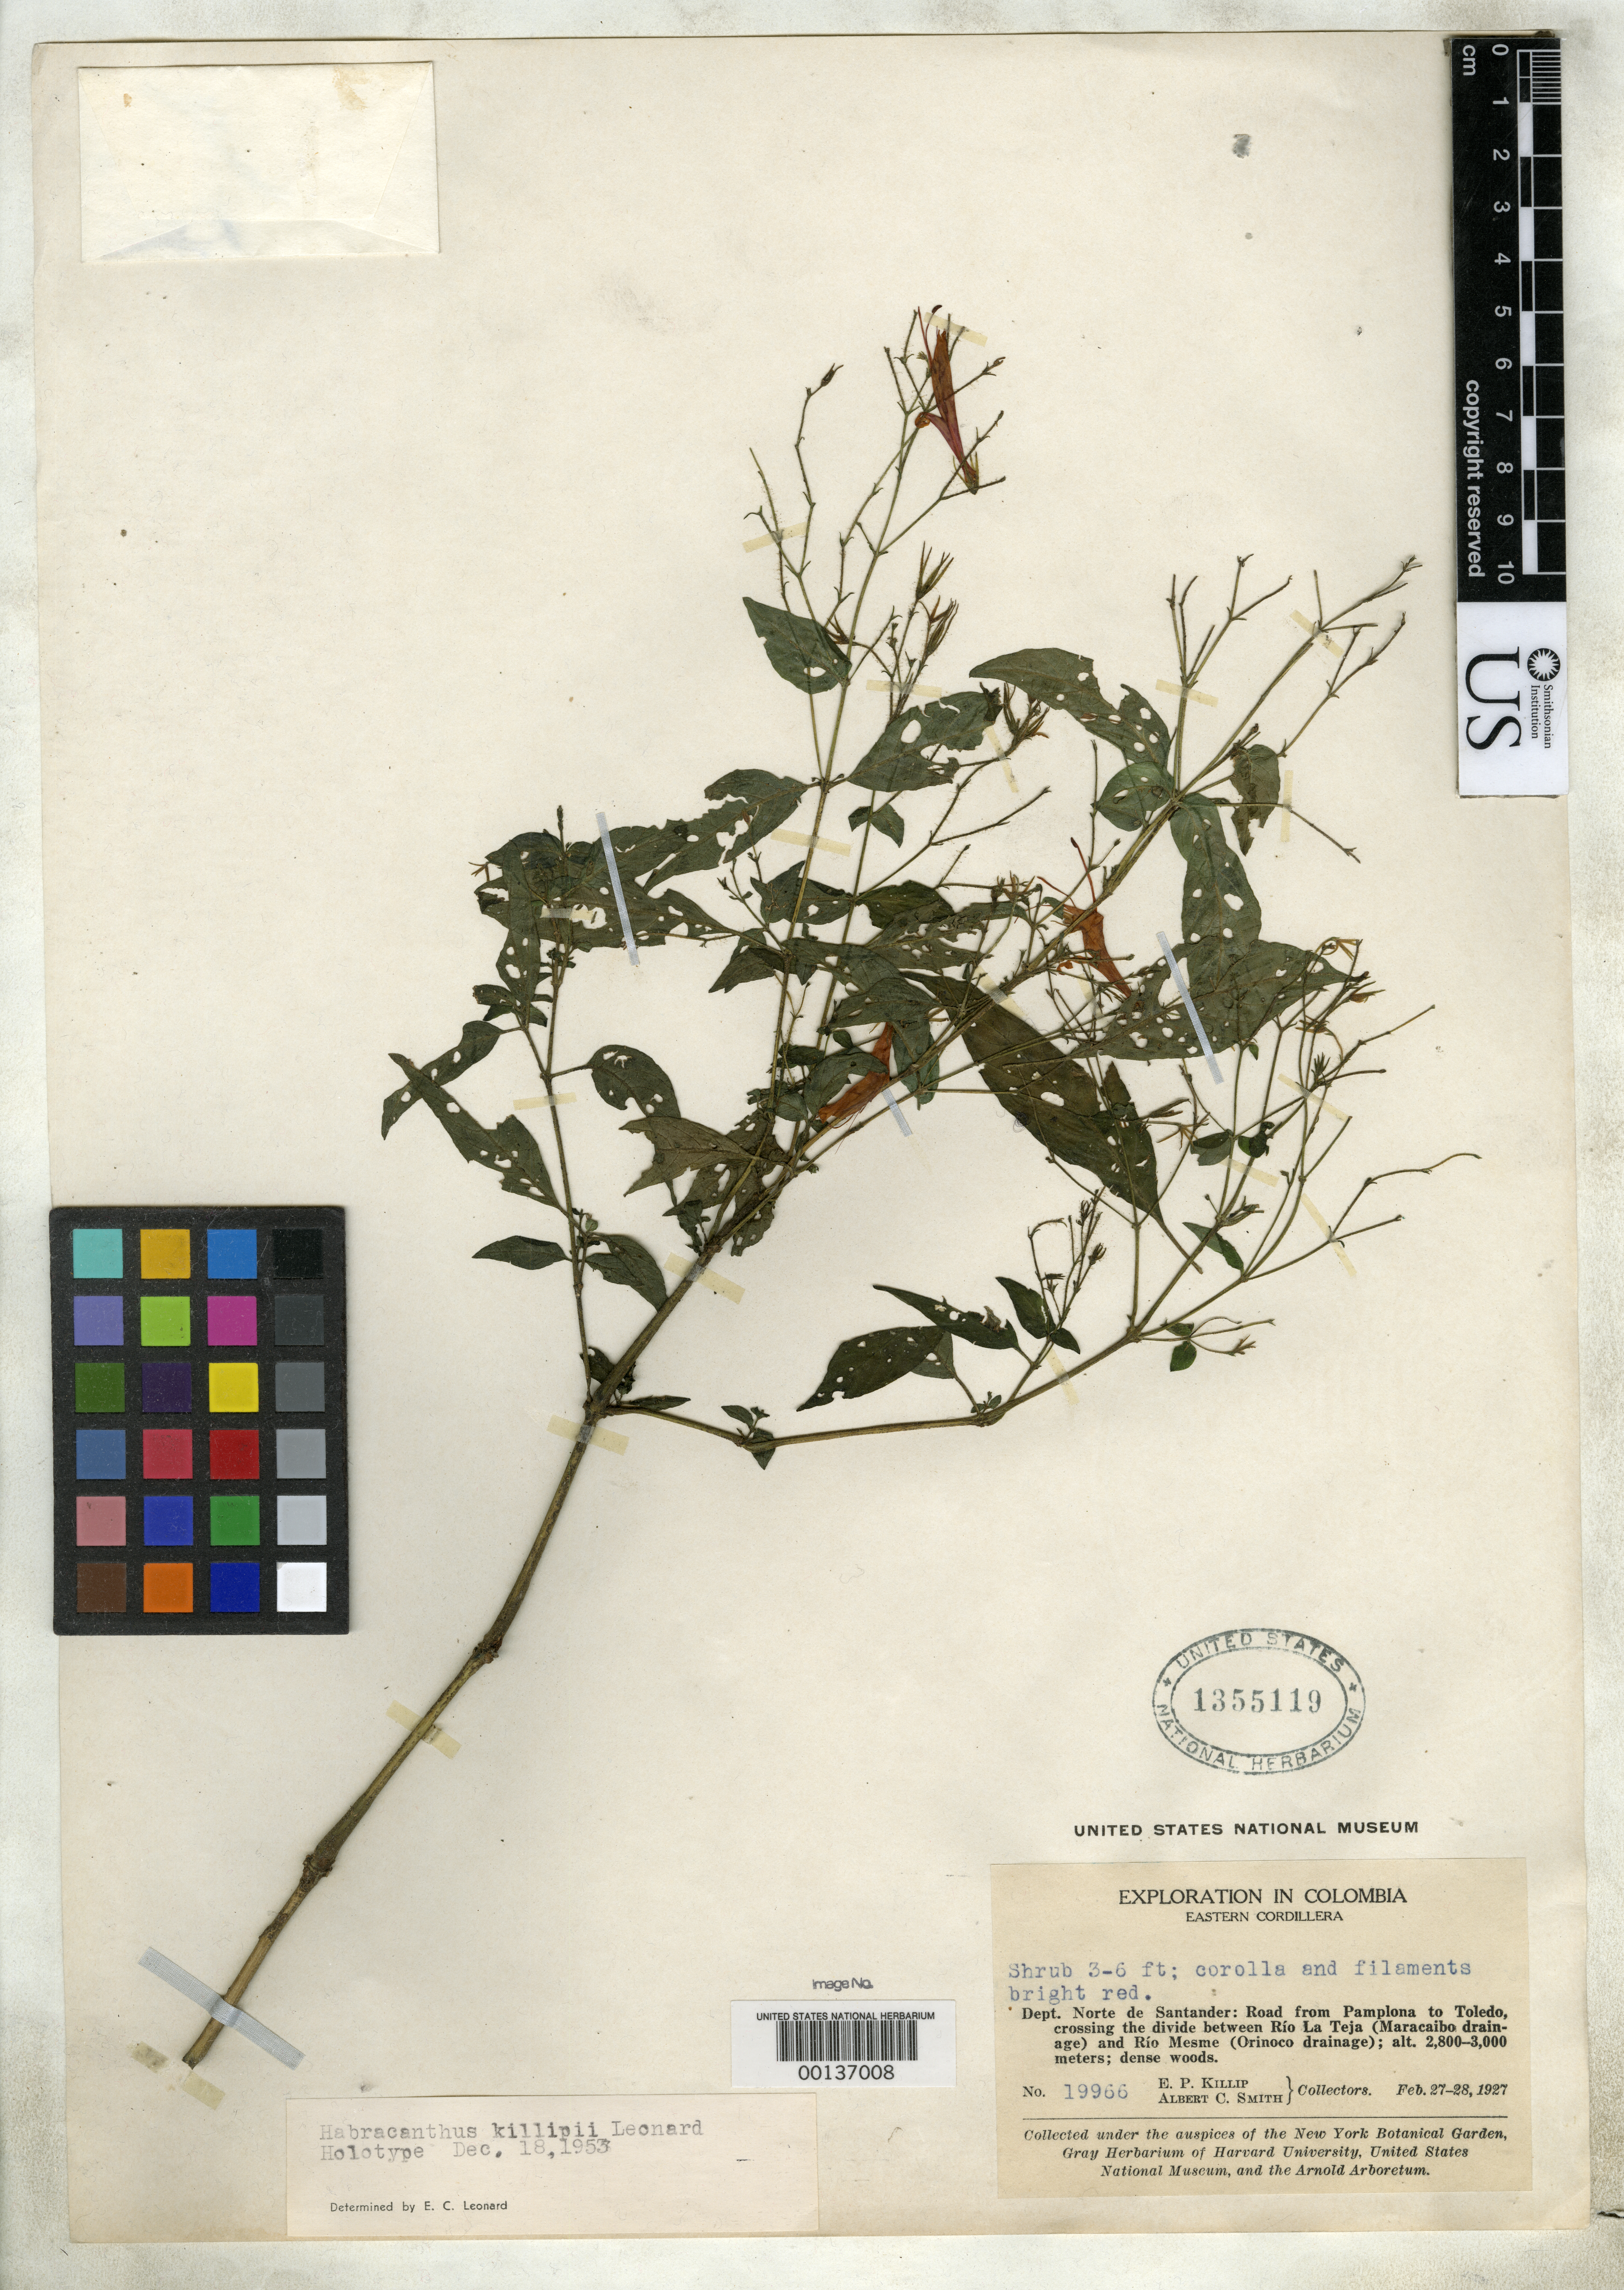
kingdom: Plantae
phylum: Tracheophyta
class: Magnoliopsida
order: Lamiales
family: Acanthaceae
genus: Habracanthus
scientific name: Habracanthus killipii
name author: Leonard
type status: Holotype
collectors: E. P. Killip & A. C. Smith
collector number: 19966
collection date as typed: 27 Feb 1927 to 28 Feb 1927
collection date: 1927-02-27/1927-02-28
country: Colombia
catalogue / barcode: US 1355119